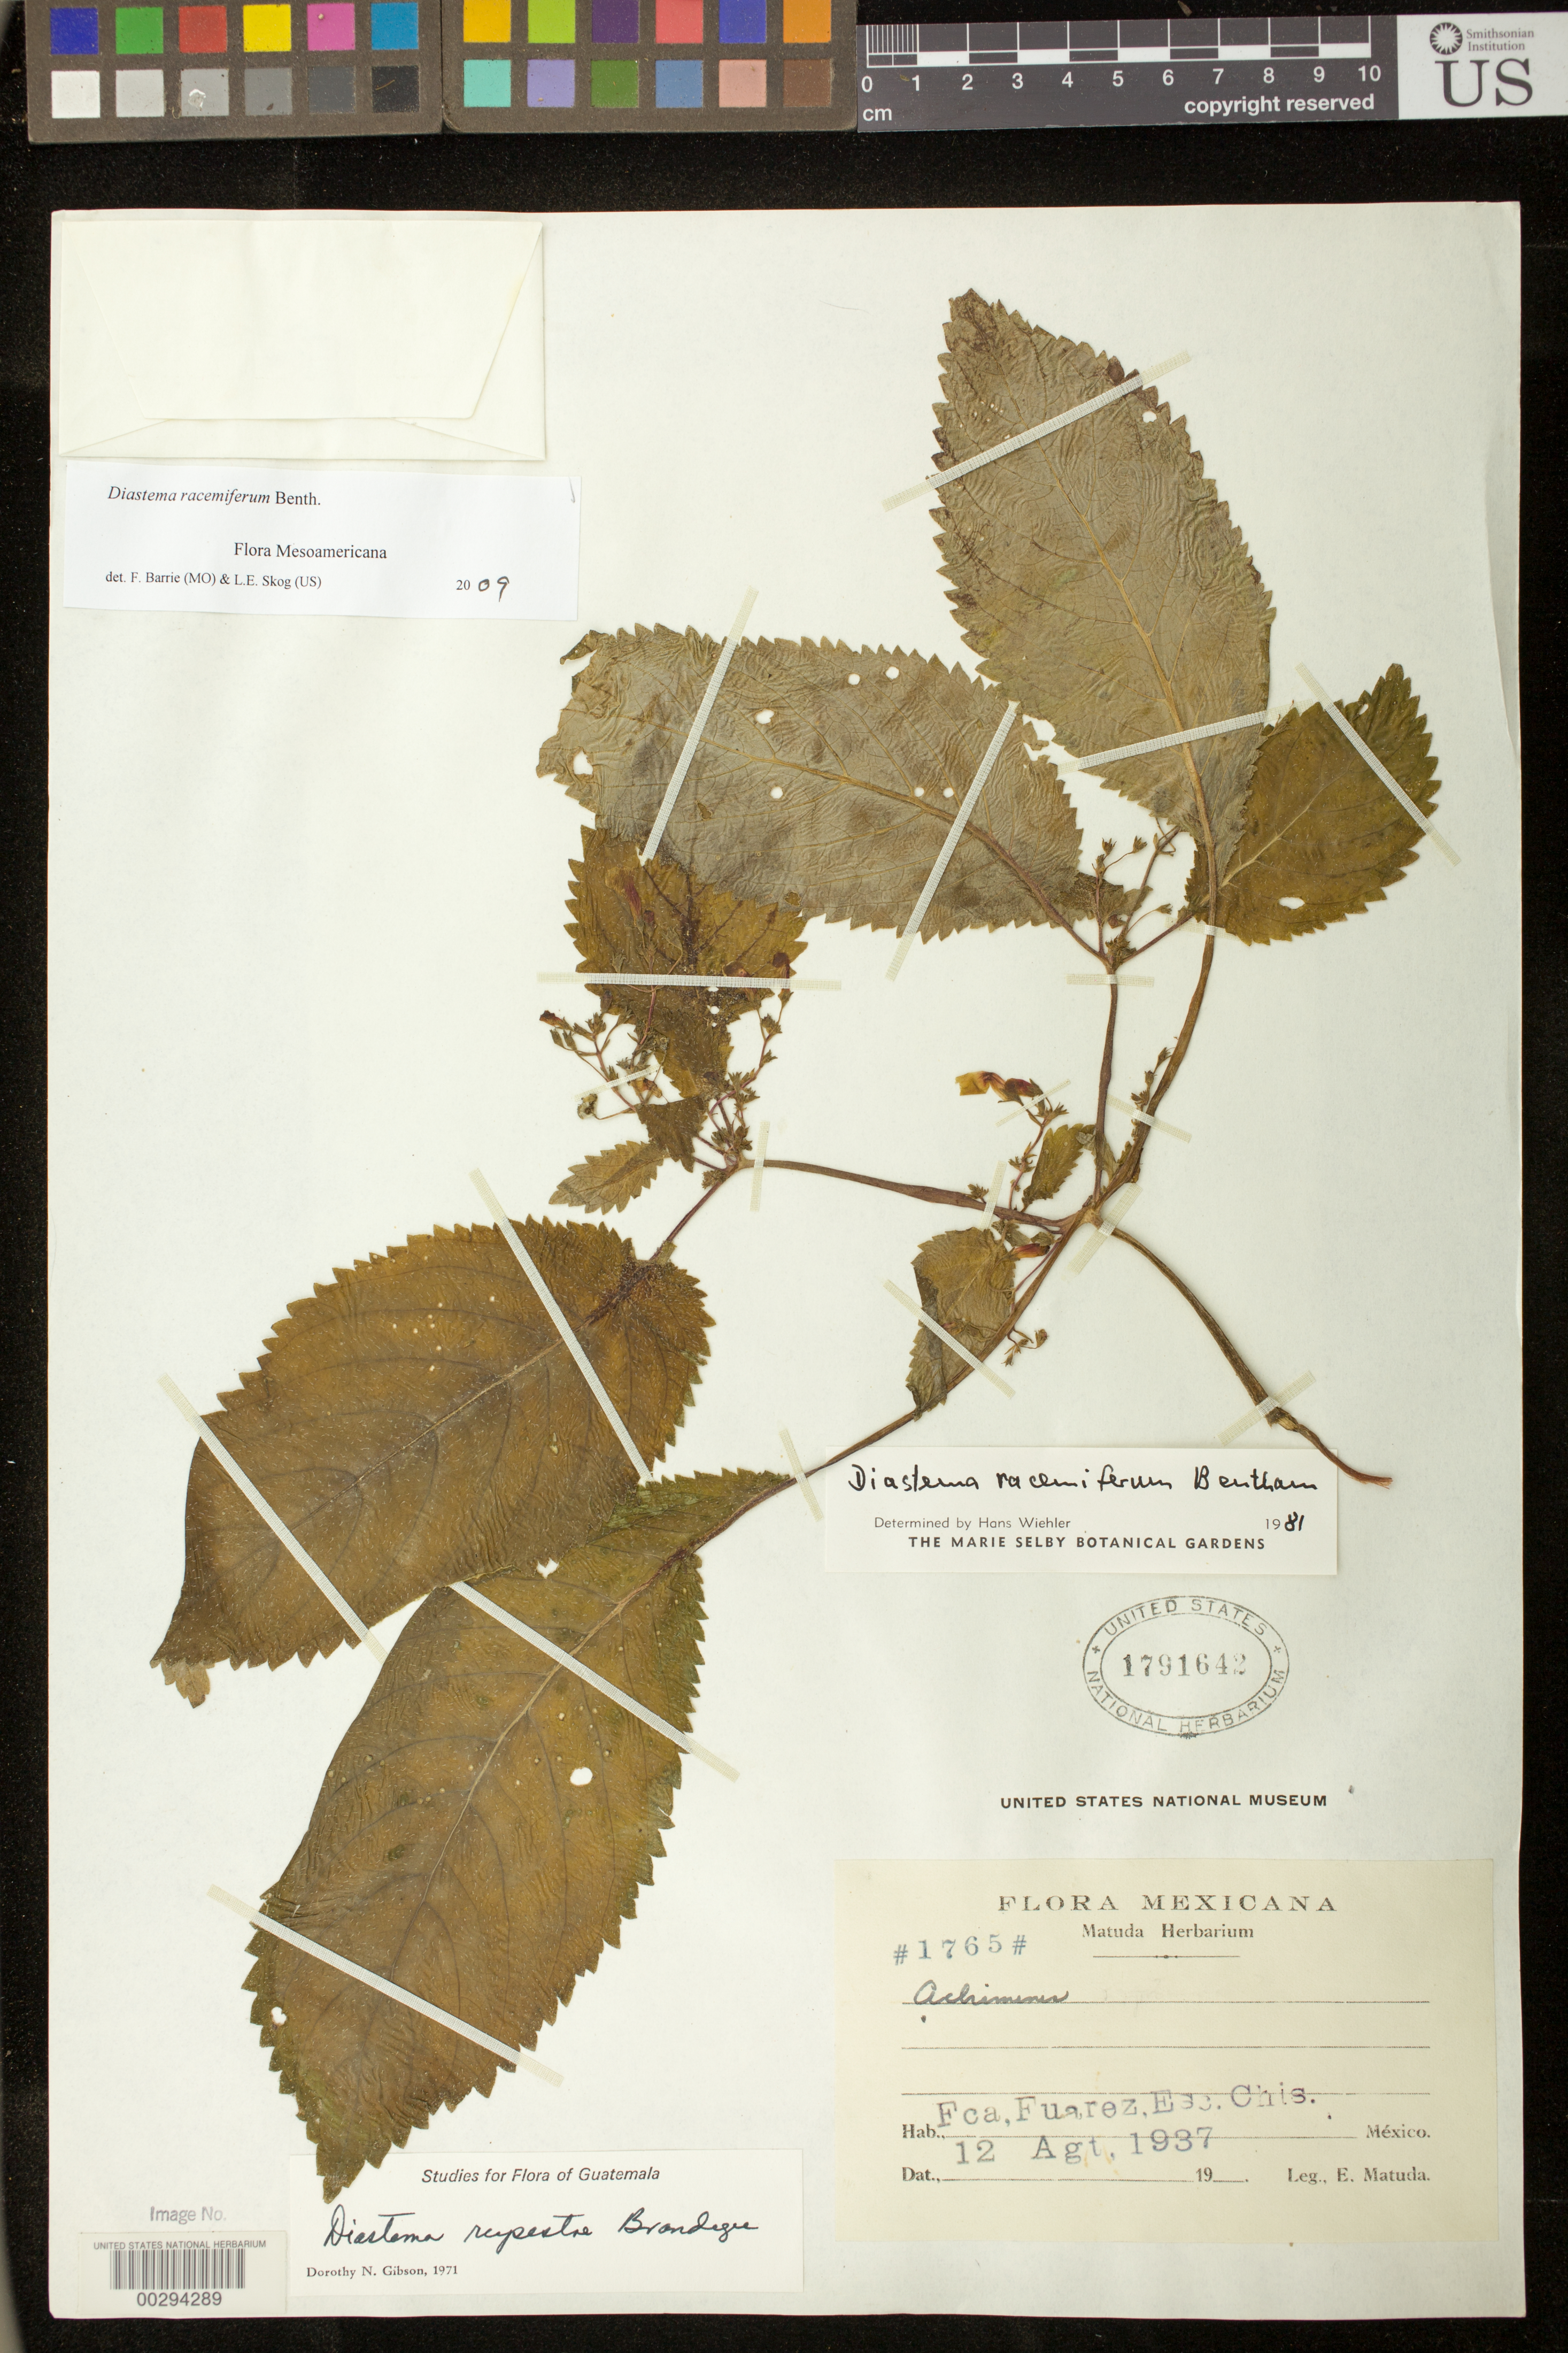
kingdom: Plantae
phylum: Tracheophyta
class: Magnoliopsida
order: Lamiales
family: Gesneriaceae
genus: Diastema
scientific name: Diastema racemiferum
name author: Benth.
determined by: Barrie, F. R.; Skog, Laurence E.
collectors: E. Matuda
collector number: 1765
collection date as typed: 12 Aug 1937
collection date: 1937-08-12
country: Mexico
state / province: Chiapas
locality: Fca. Fuarez, Esc. Chis.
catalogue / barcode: US 1791642